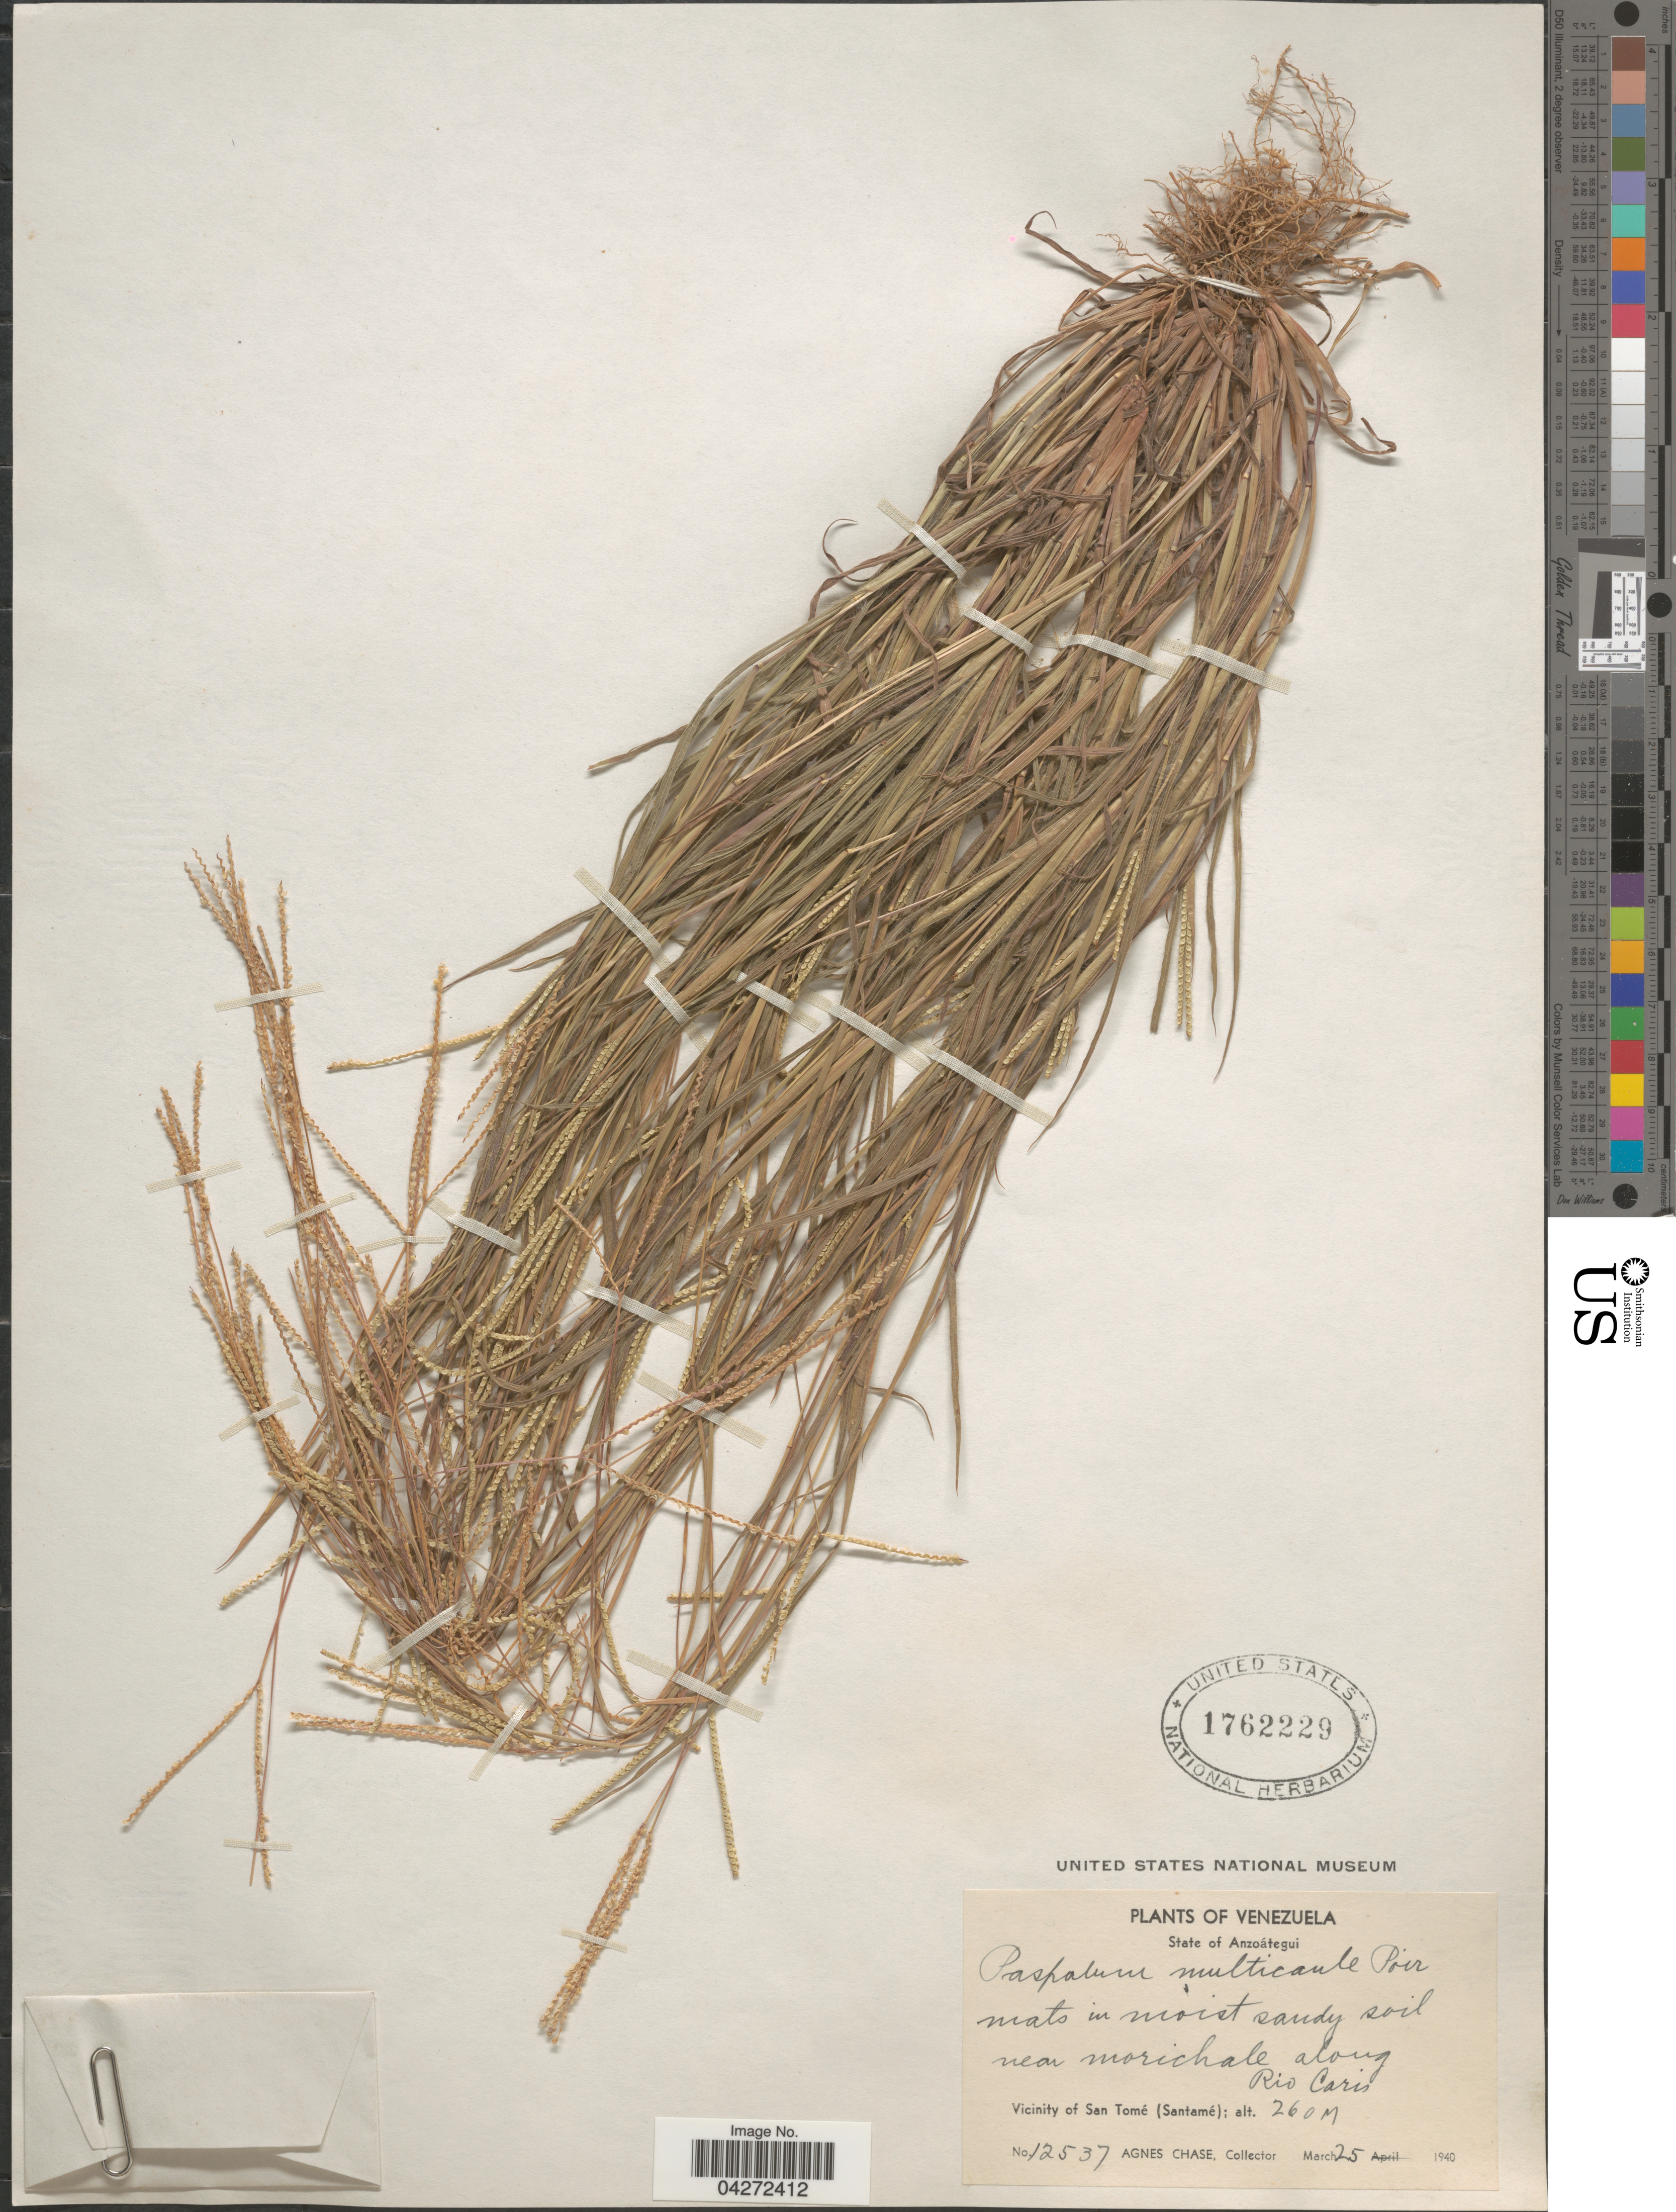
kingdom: Plantae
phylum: Tracheophyta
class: Liliopsida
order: Poales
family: Poaceae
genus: Paspalum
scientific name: Paspalum multicaule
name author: Poir.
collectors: A. Chase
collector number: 12537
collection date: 1940-03-25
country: Venezuela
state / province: Anzoategui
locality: Near morichale along Rio Caris. Vicinity of San Tomé (Santamé).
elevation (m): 260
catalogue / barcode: US 1762229